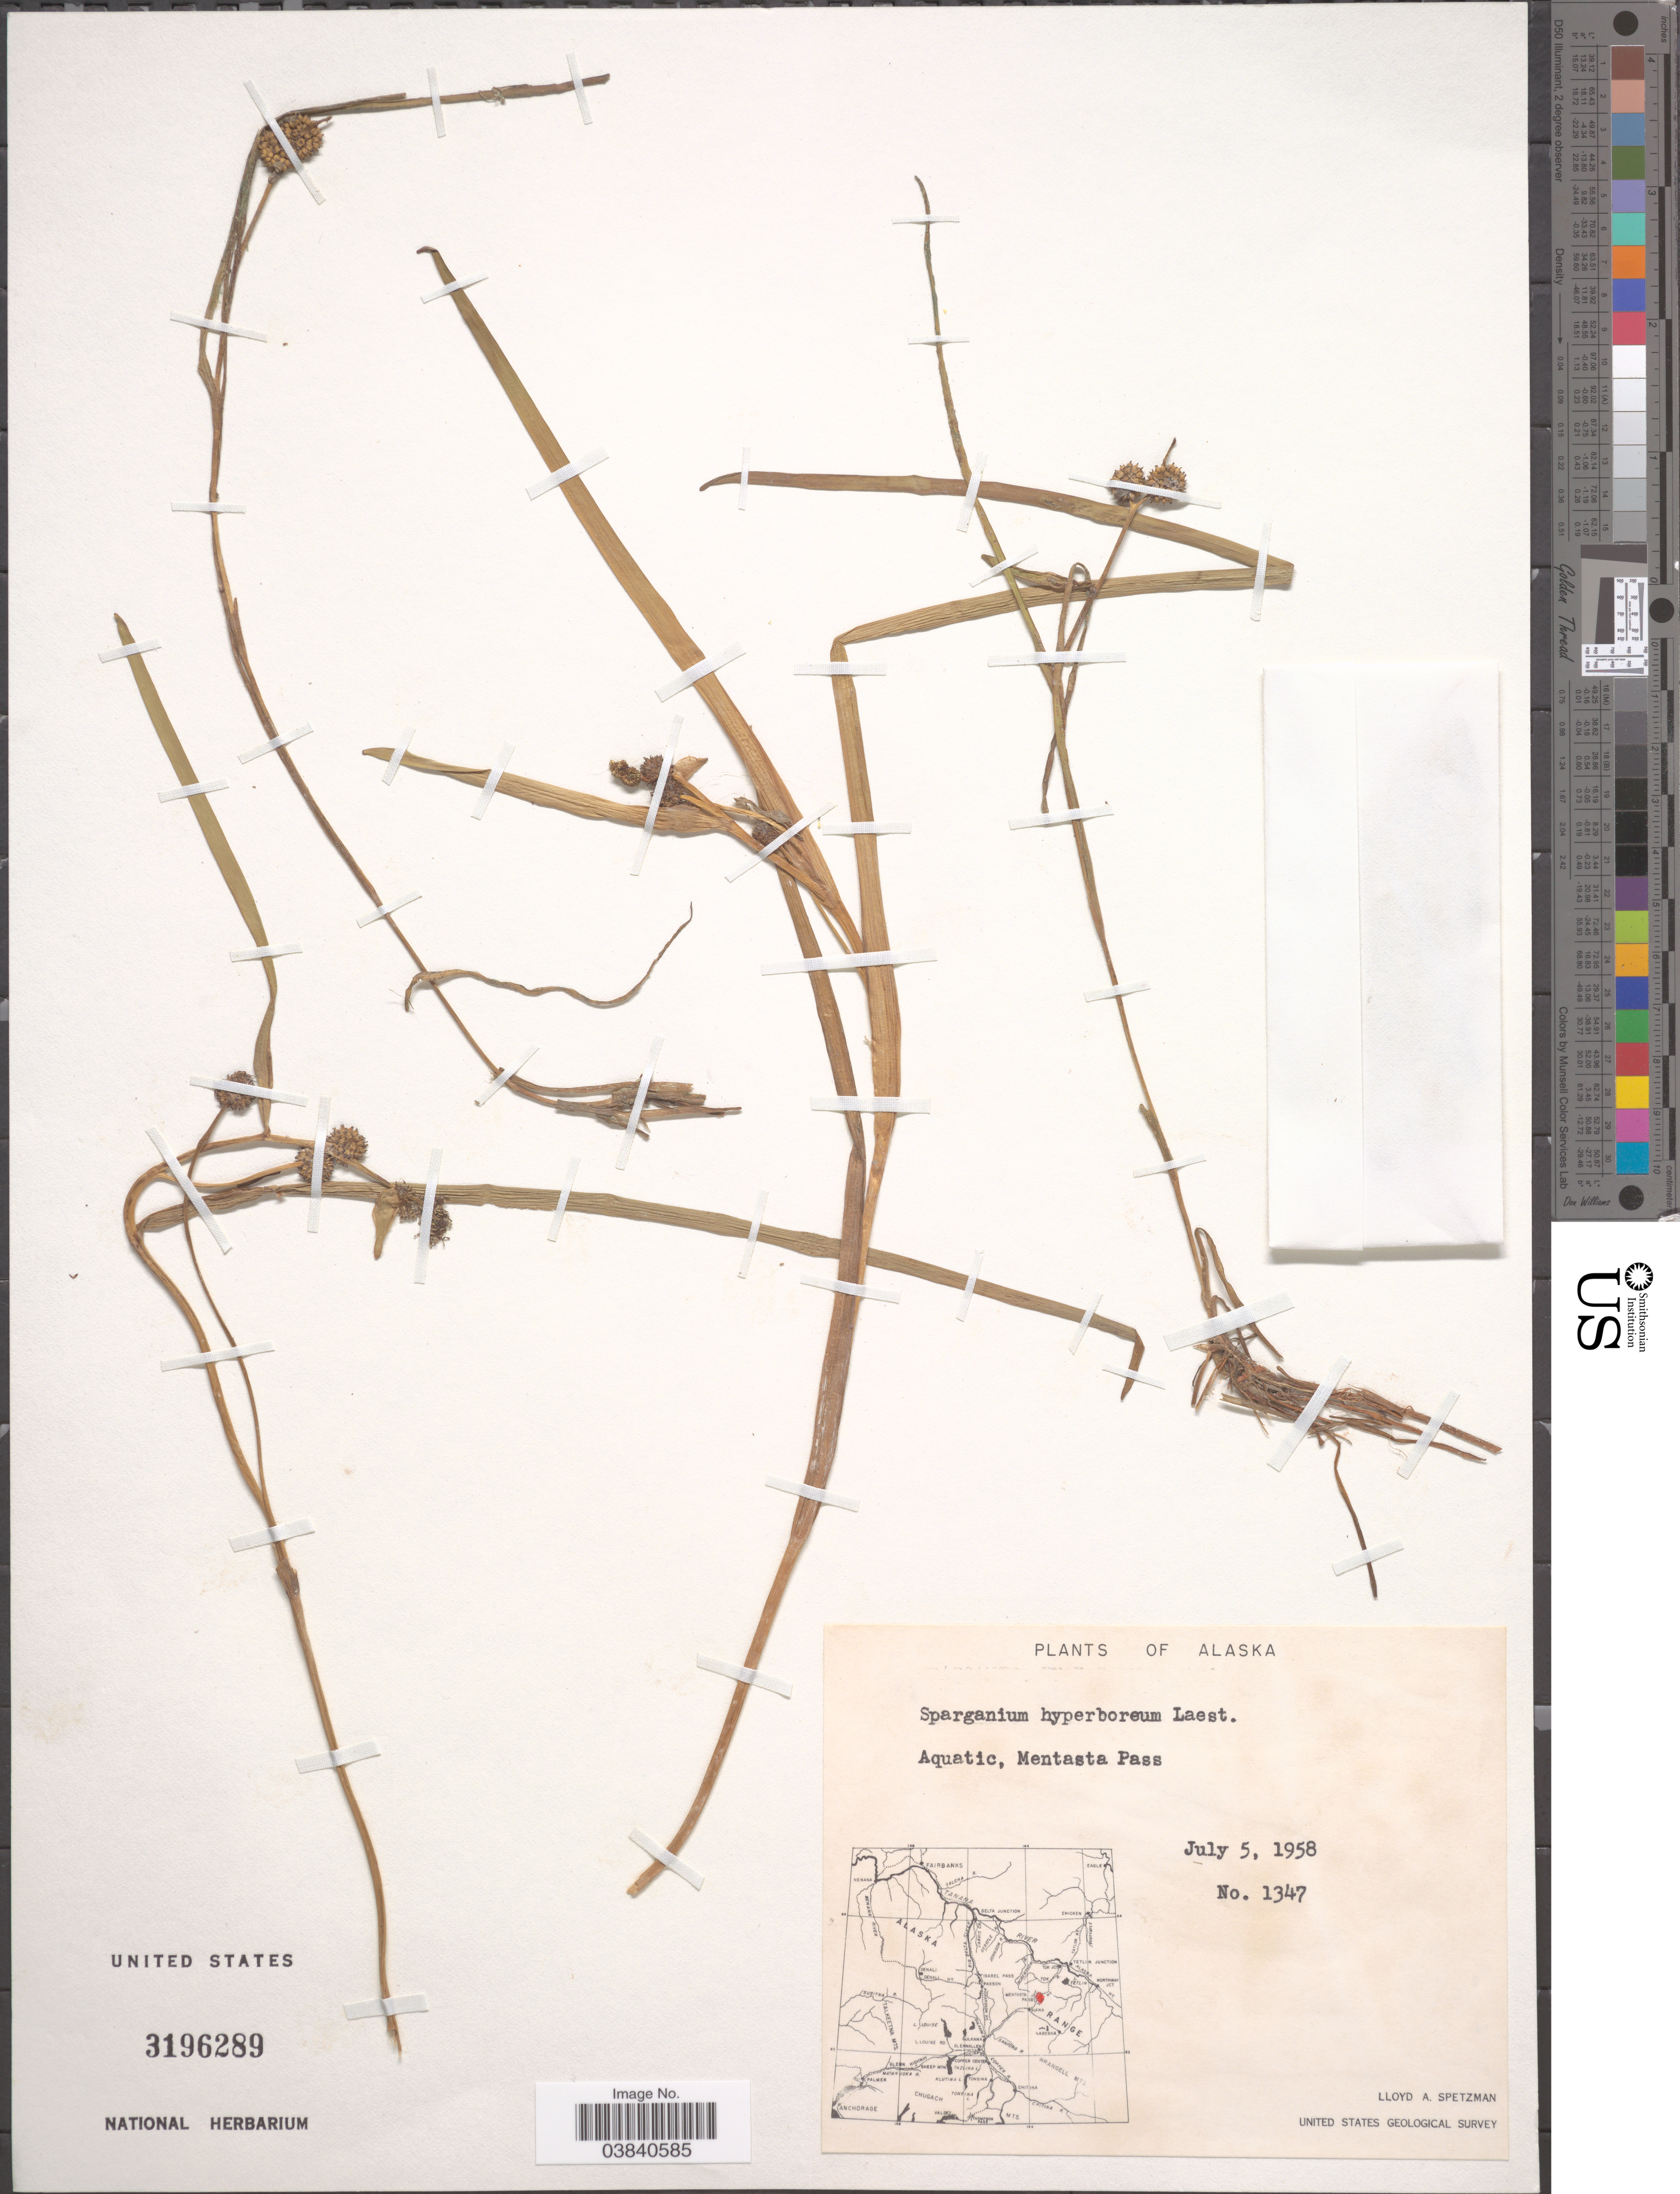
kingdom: Plantae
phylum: Tracheophyta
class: Liliopsida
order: Poales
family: Typhaceae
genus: Sparganium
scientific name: Sparganium hyperboreum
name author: Beurl. ex Laest.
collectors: L. Spetzman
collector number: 1347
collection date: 1958-07-05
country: United States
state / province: Alaska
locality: Aquatic, Mentasta Pass.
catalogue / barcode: US 3196289